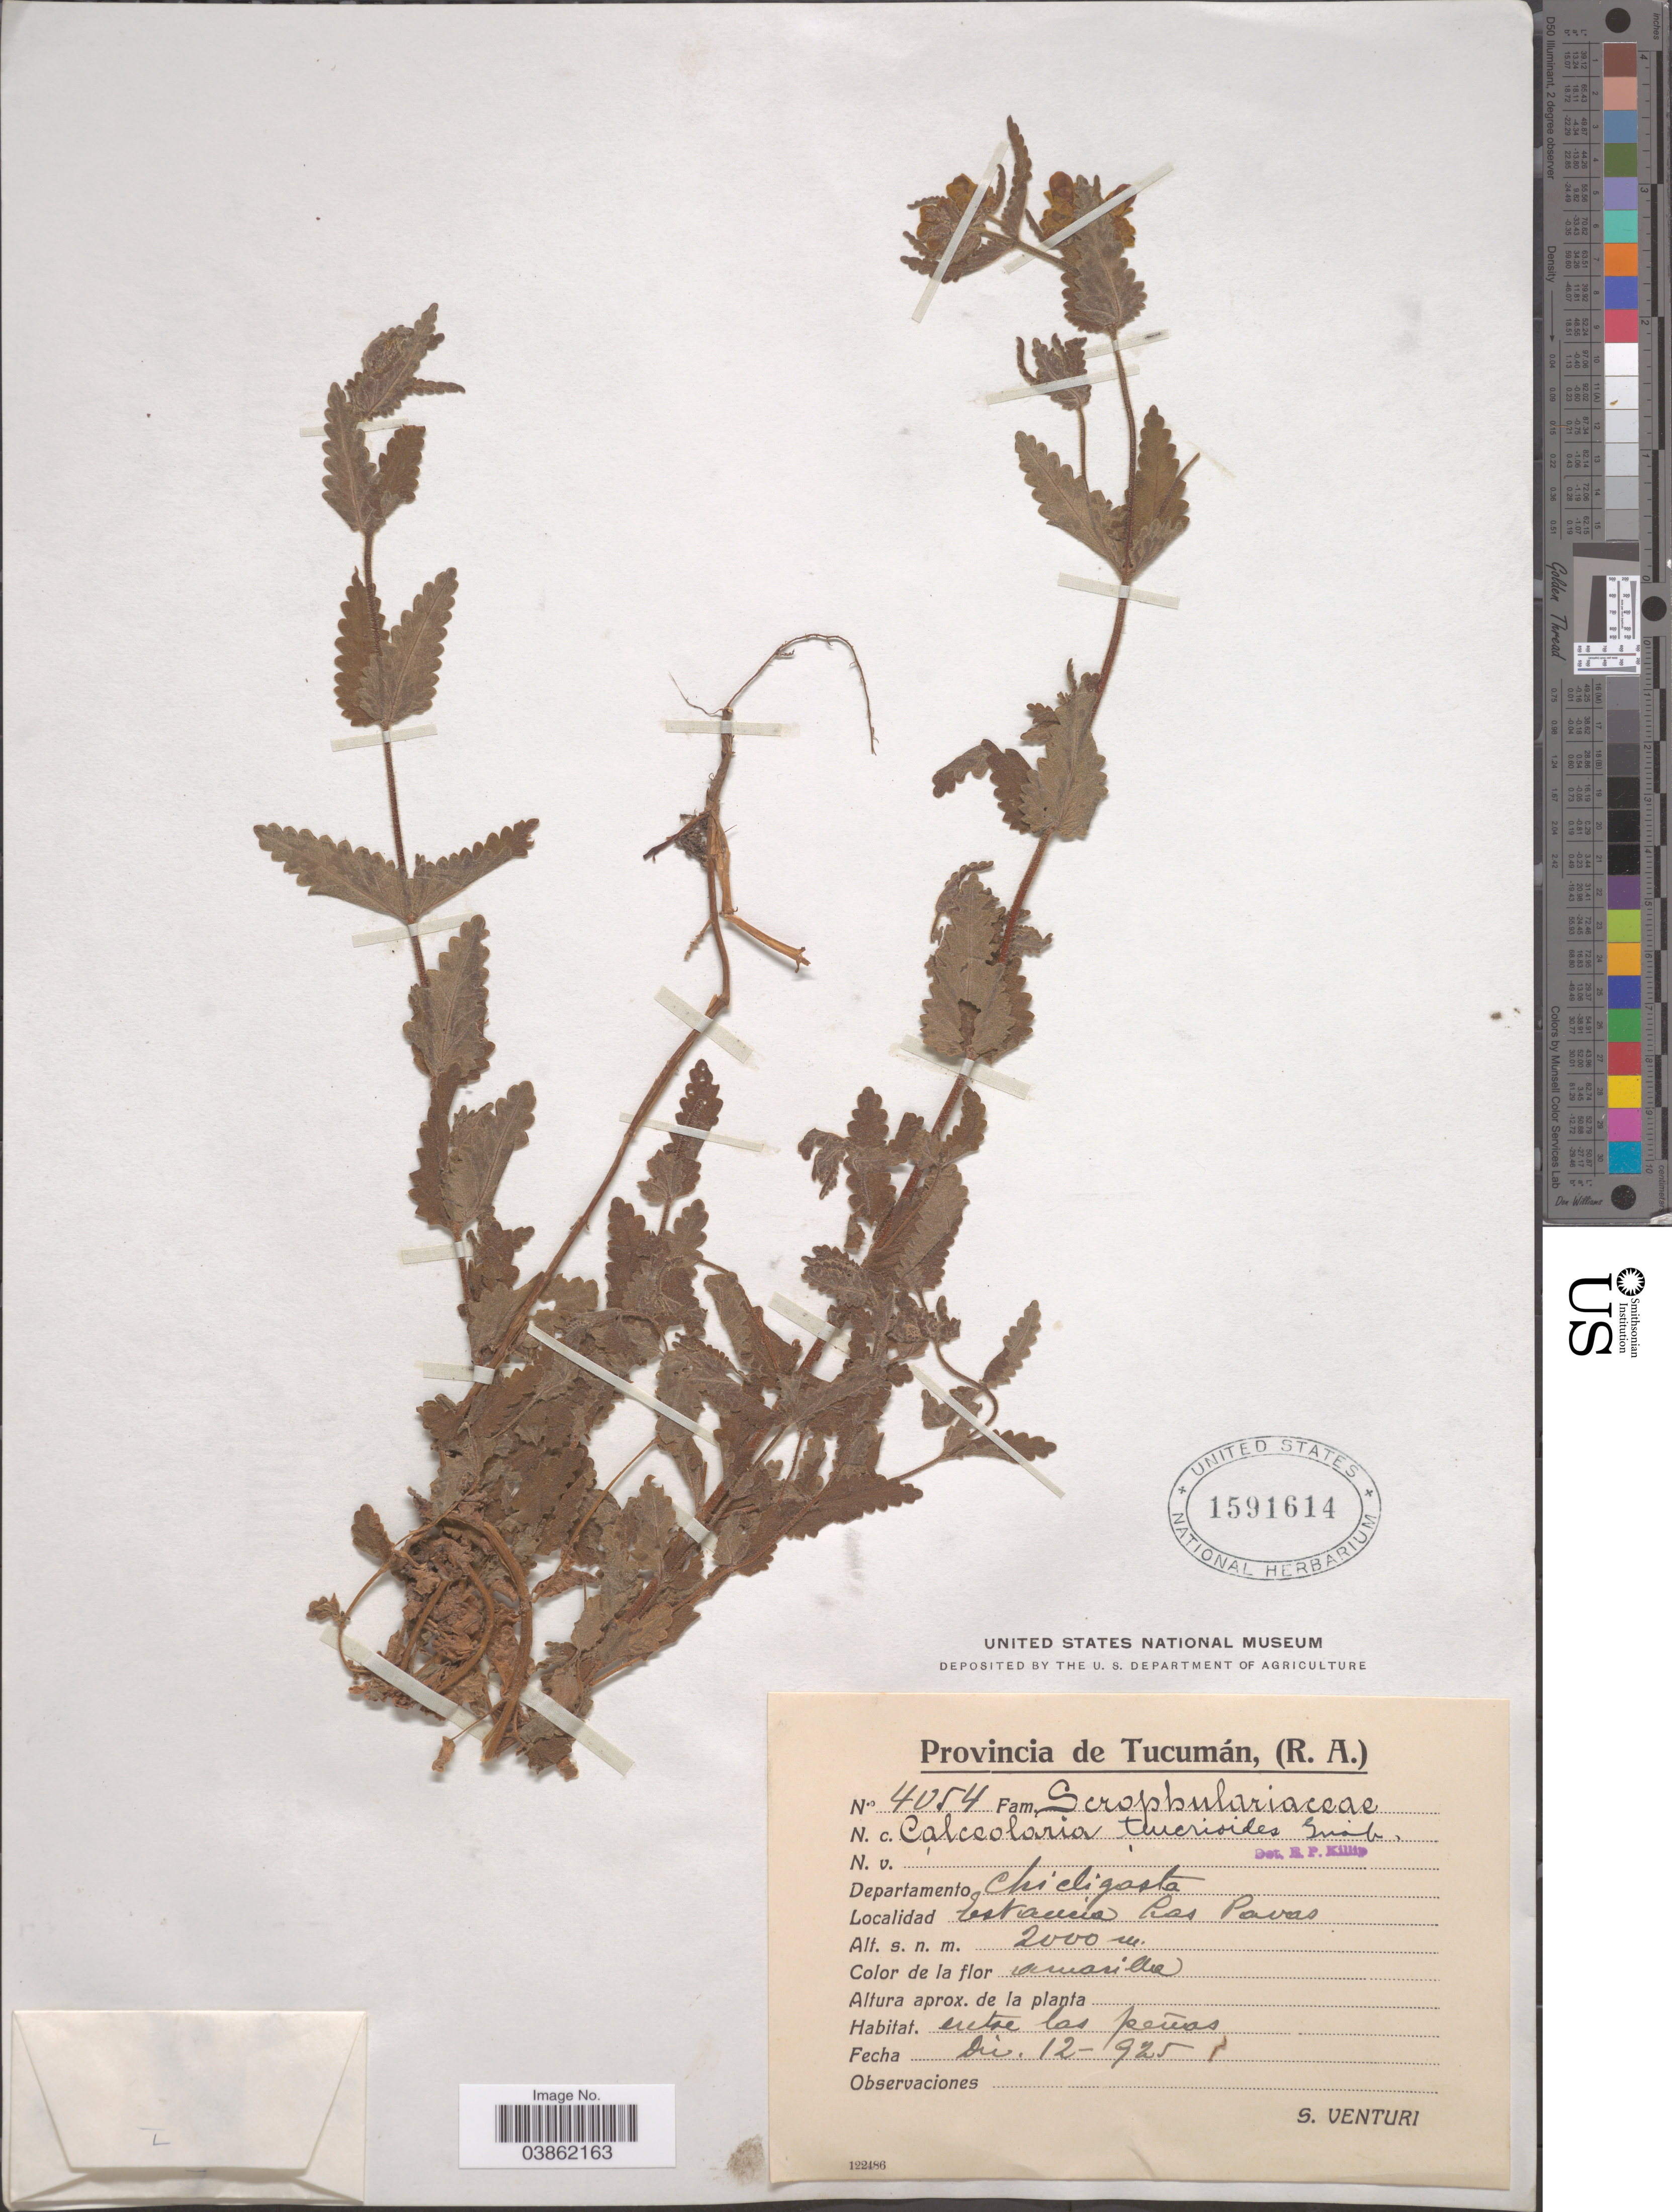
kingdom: Plantae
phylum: Tracheophyta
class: Magnoliopsida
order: Lamiales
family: Calceolariaceae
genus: Calceolaria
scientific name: Calceolaria teucrioides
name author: Griseb.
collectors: S. Venturi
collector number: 4054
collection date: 1925-12-12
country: Argentina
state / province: Tucuman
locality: Departamento Chicligasta. Estancia Las Pavas.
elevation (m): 2000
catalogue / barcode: US 1591614